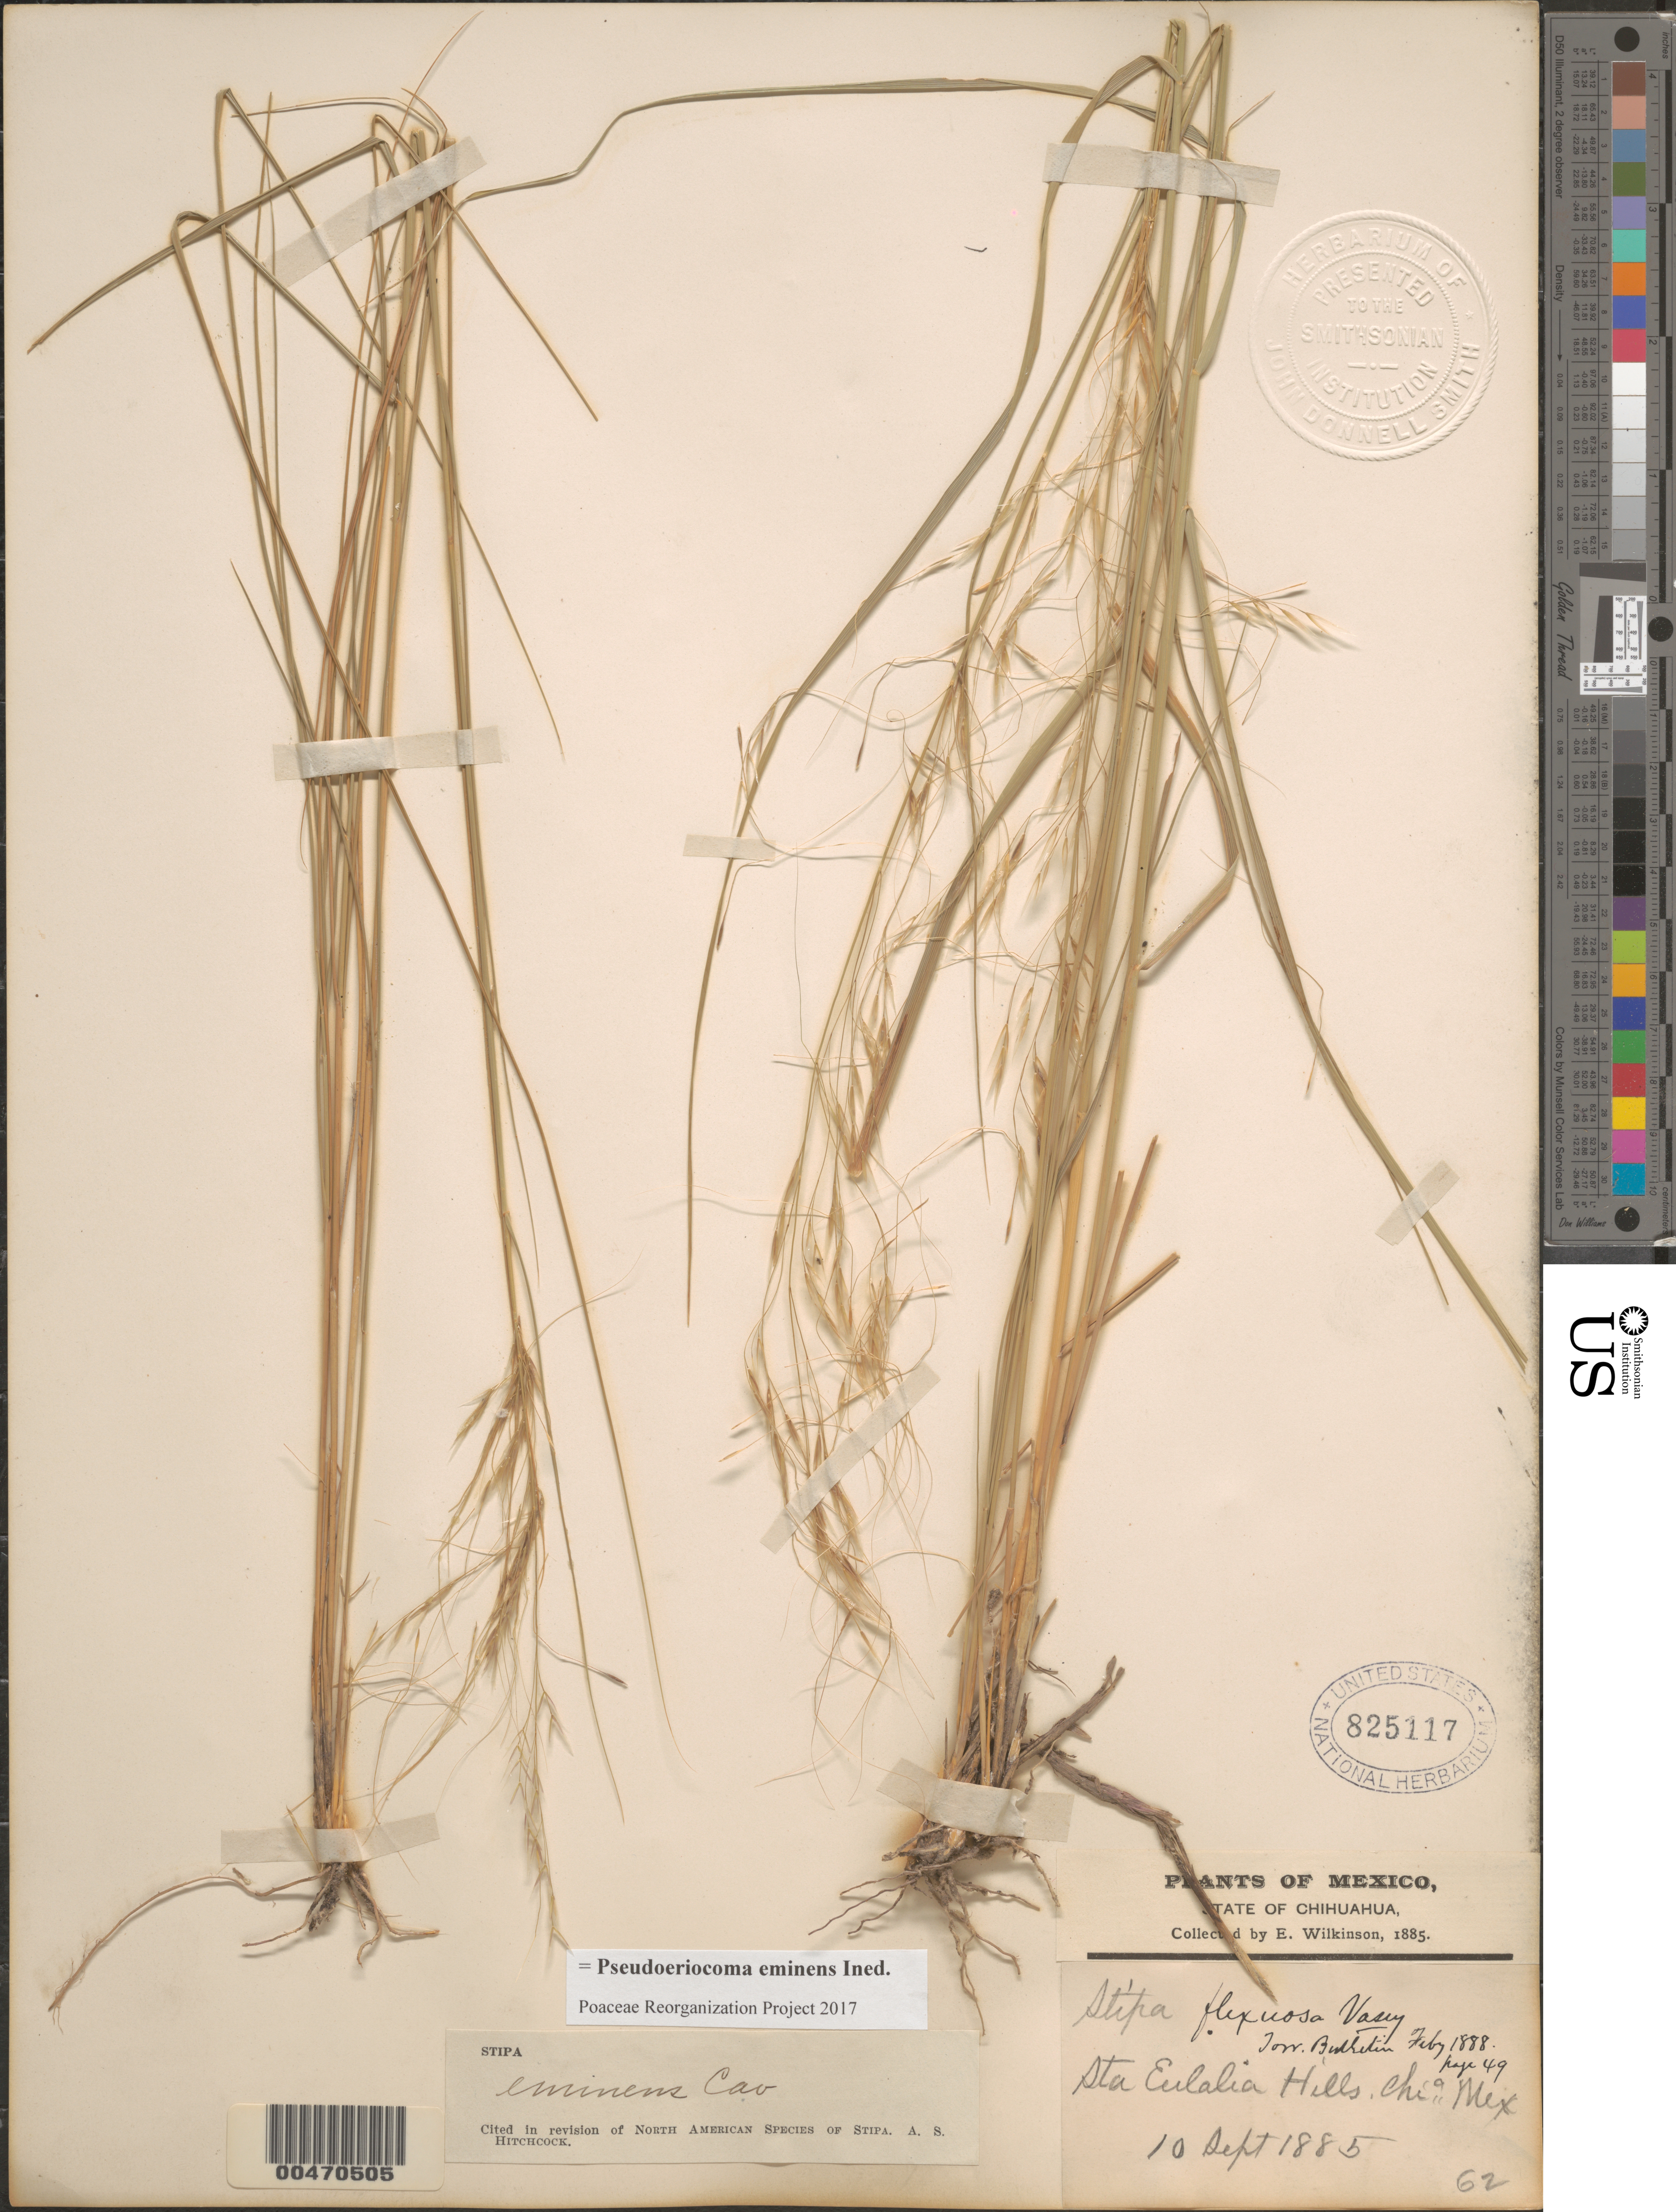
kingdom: Plantae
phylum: Tracheophyta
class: Liliopsida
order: Poales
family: Poaceae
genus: Pseudoeriocoma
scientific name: Pseudoeriocoma eminens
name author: (Cav.) Romasch.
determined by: Poaceae Reorganization Project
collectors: E. Wilkinson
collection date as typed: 10 Sep 1885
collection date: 1885-09-10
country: Mexico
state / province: Chihuahua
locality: Santa Eulalia Hills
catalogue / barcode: US 825117